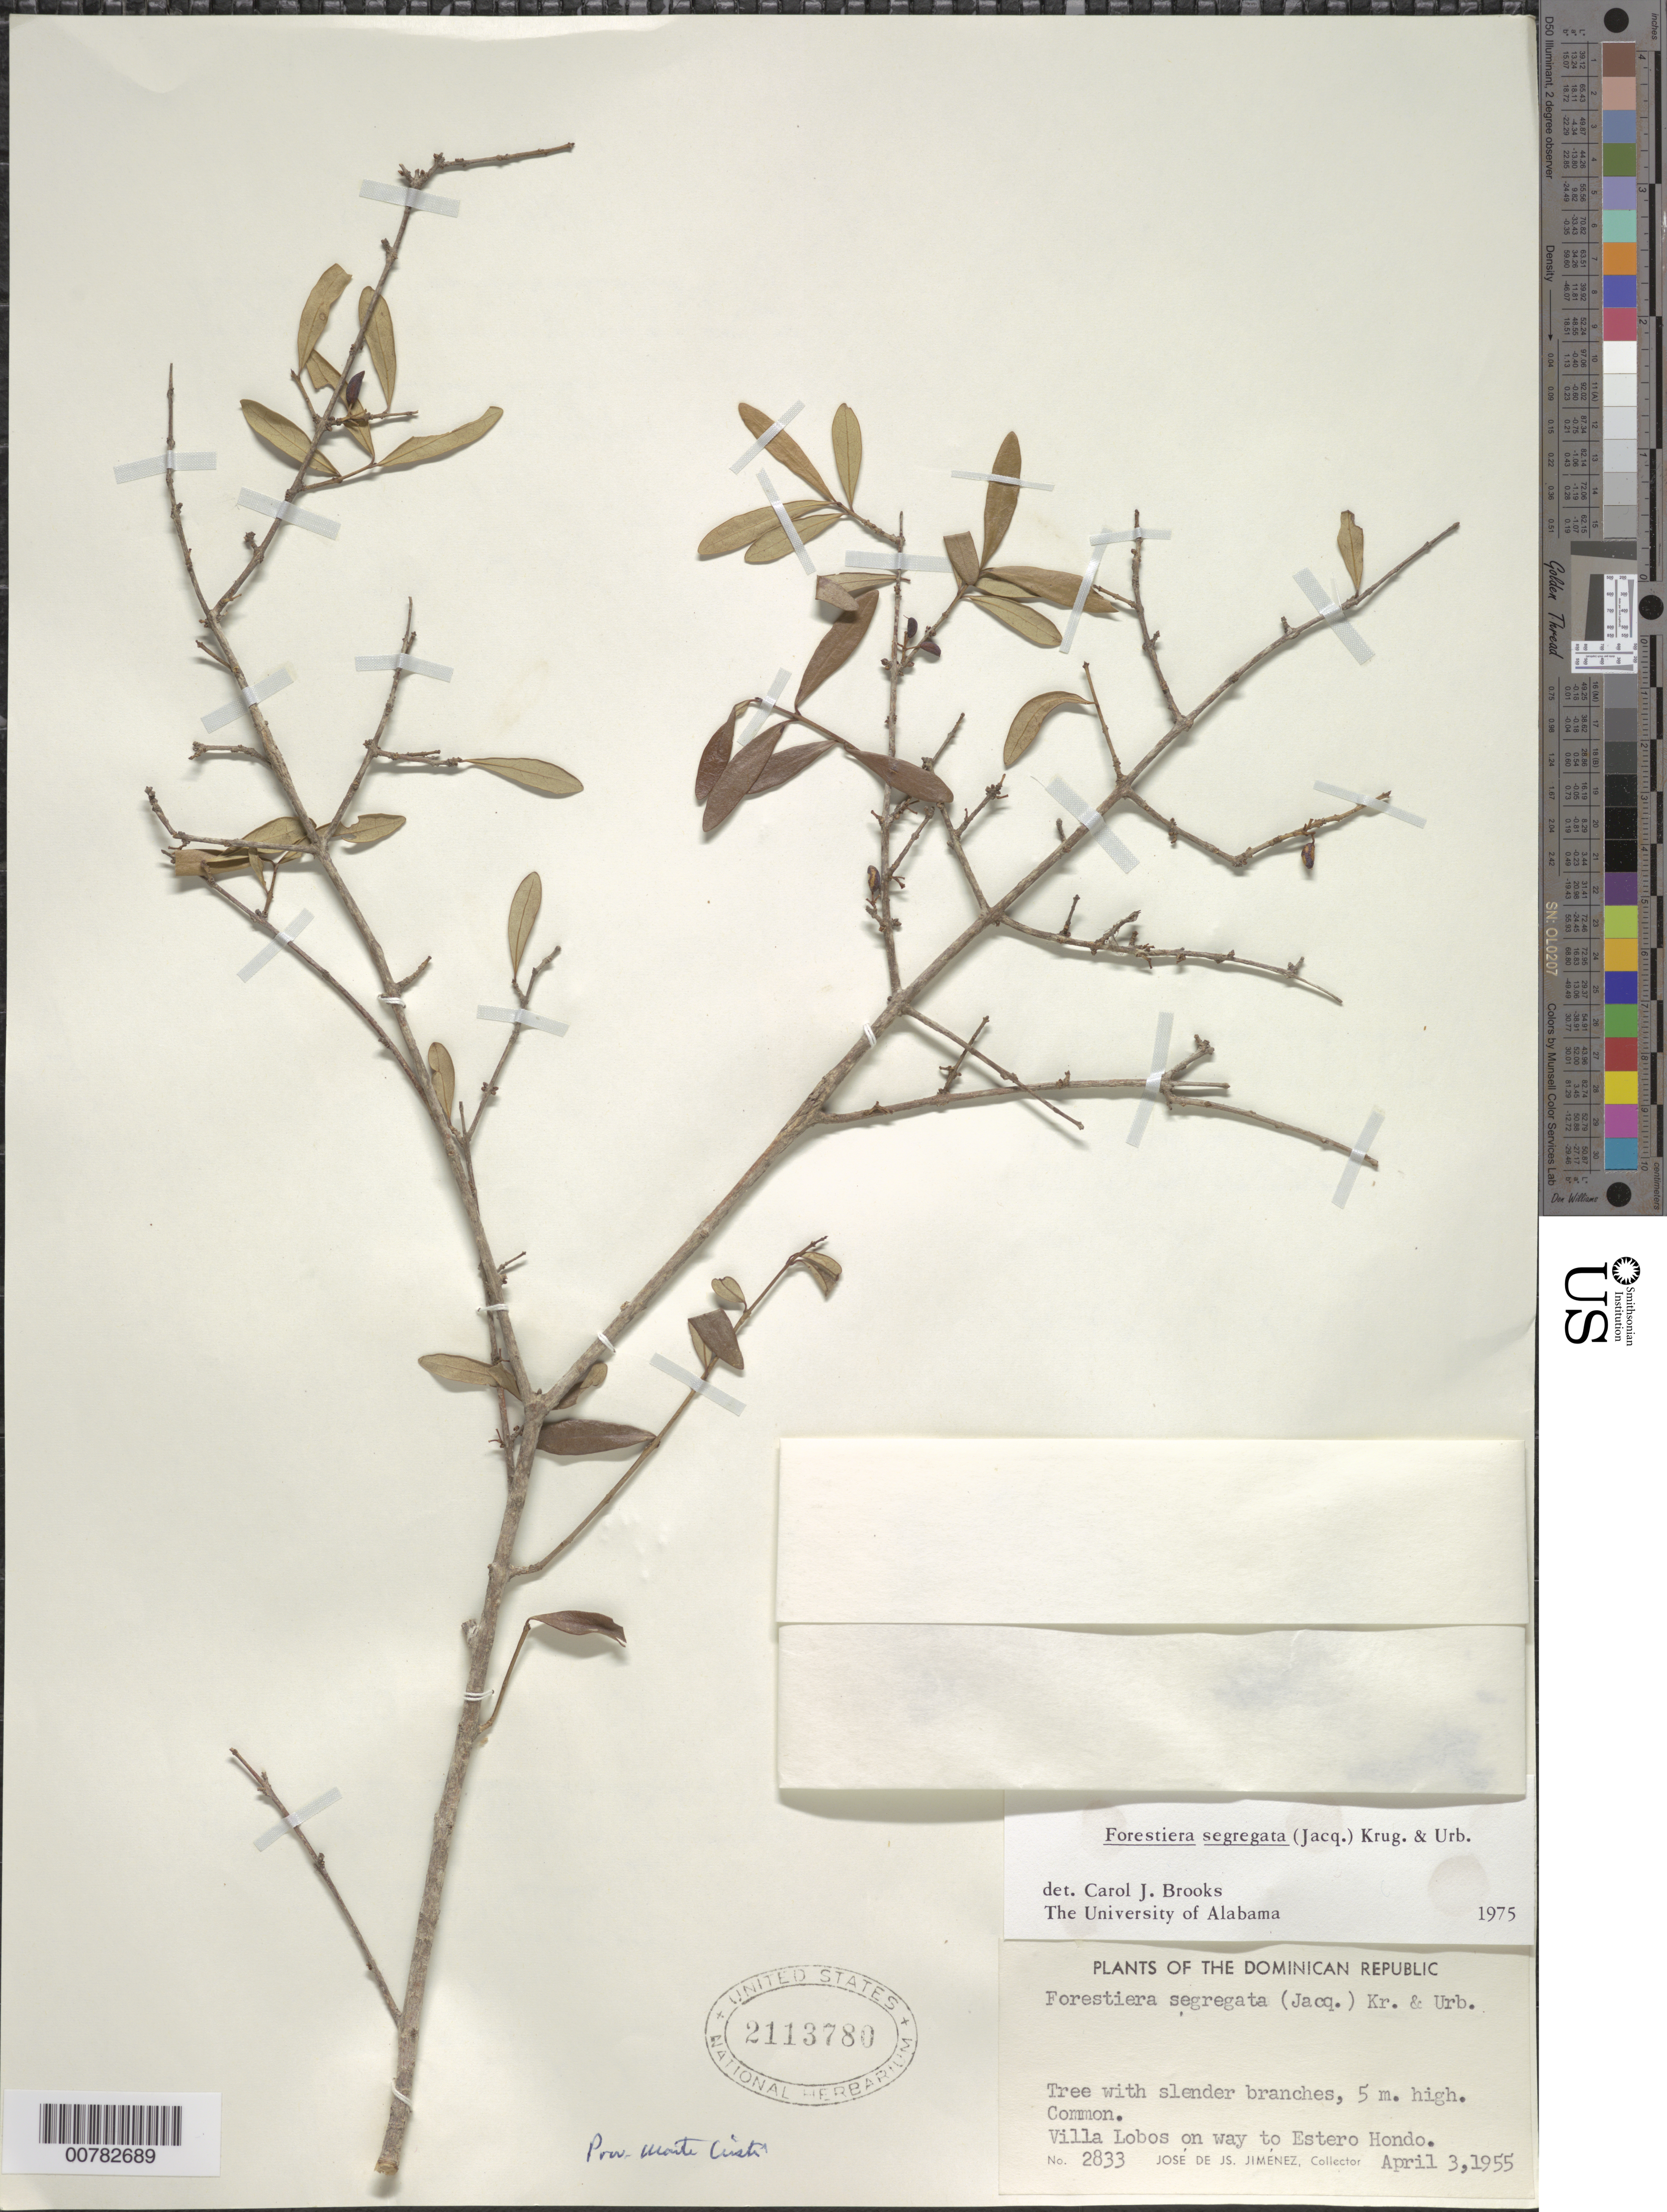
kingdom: Plantae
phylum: Tracheophyta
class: Magnoliopsida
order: Lamiales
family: Oleaceae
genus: Forestiera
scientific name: Forestiera segregata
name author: (Jacq.) Krug & Urb.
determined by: Brooks, Cecil J.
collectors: J. J. Jiménez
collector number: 2833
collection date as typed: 03 Apr 1955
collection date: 1955-04-03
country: Dominican Republic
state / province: Monte Cristi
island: Hispaniola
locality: Villa Lobos on way to Estero Hondo.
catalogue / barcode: US 2113780